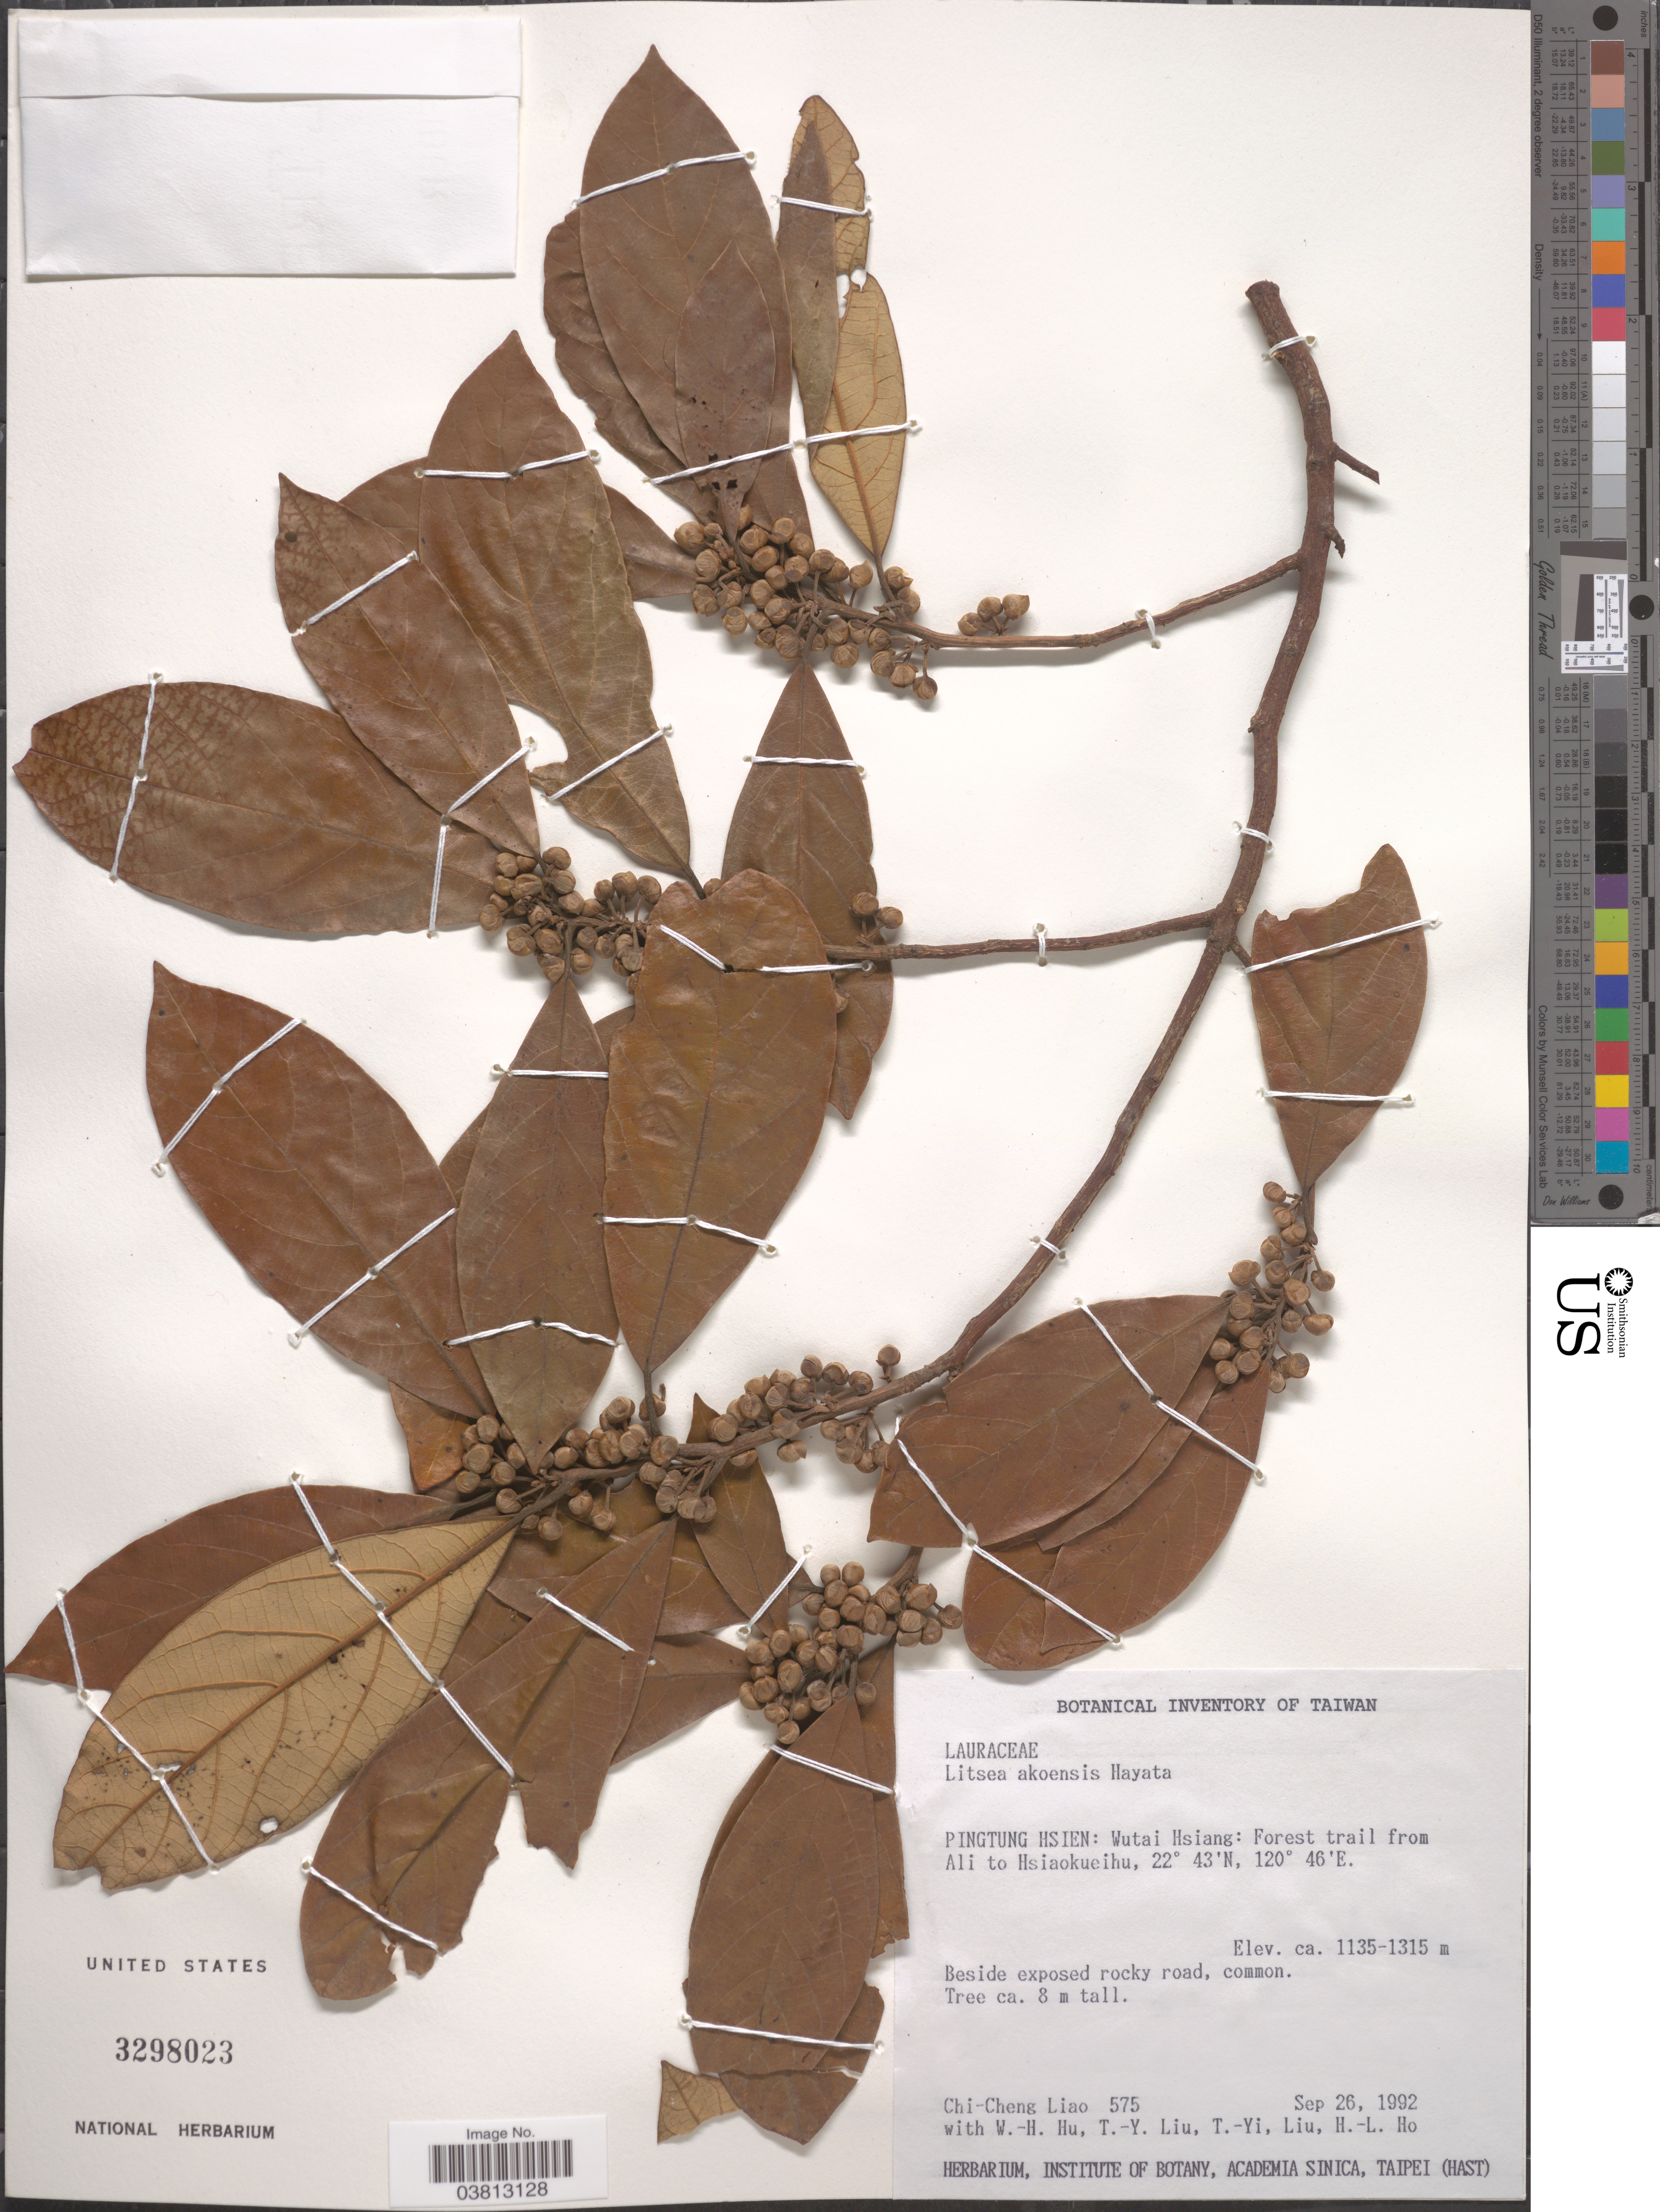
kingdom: Plantae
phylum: Tracheophyta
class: Magnoliopsida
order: Laurales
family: Lauraceae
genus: Litsea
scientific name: Litsea akoensis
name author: Hayata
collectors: C. Liao, W. H. Hu, T. Y. Liu, T. p. Yi & et al.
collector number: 575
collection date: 1992-09-26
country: Taiwan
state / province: Pingtung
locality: Pingtung Hsien: Wutai Hsiang: Forest trail from Ali to Hsiaokueihu.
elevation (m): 1135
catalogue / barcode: US 3298023